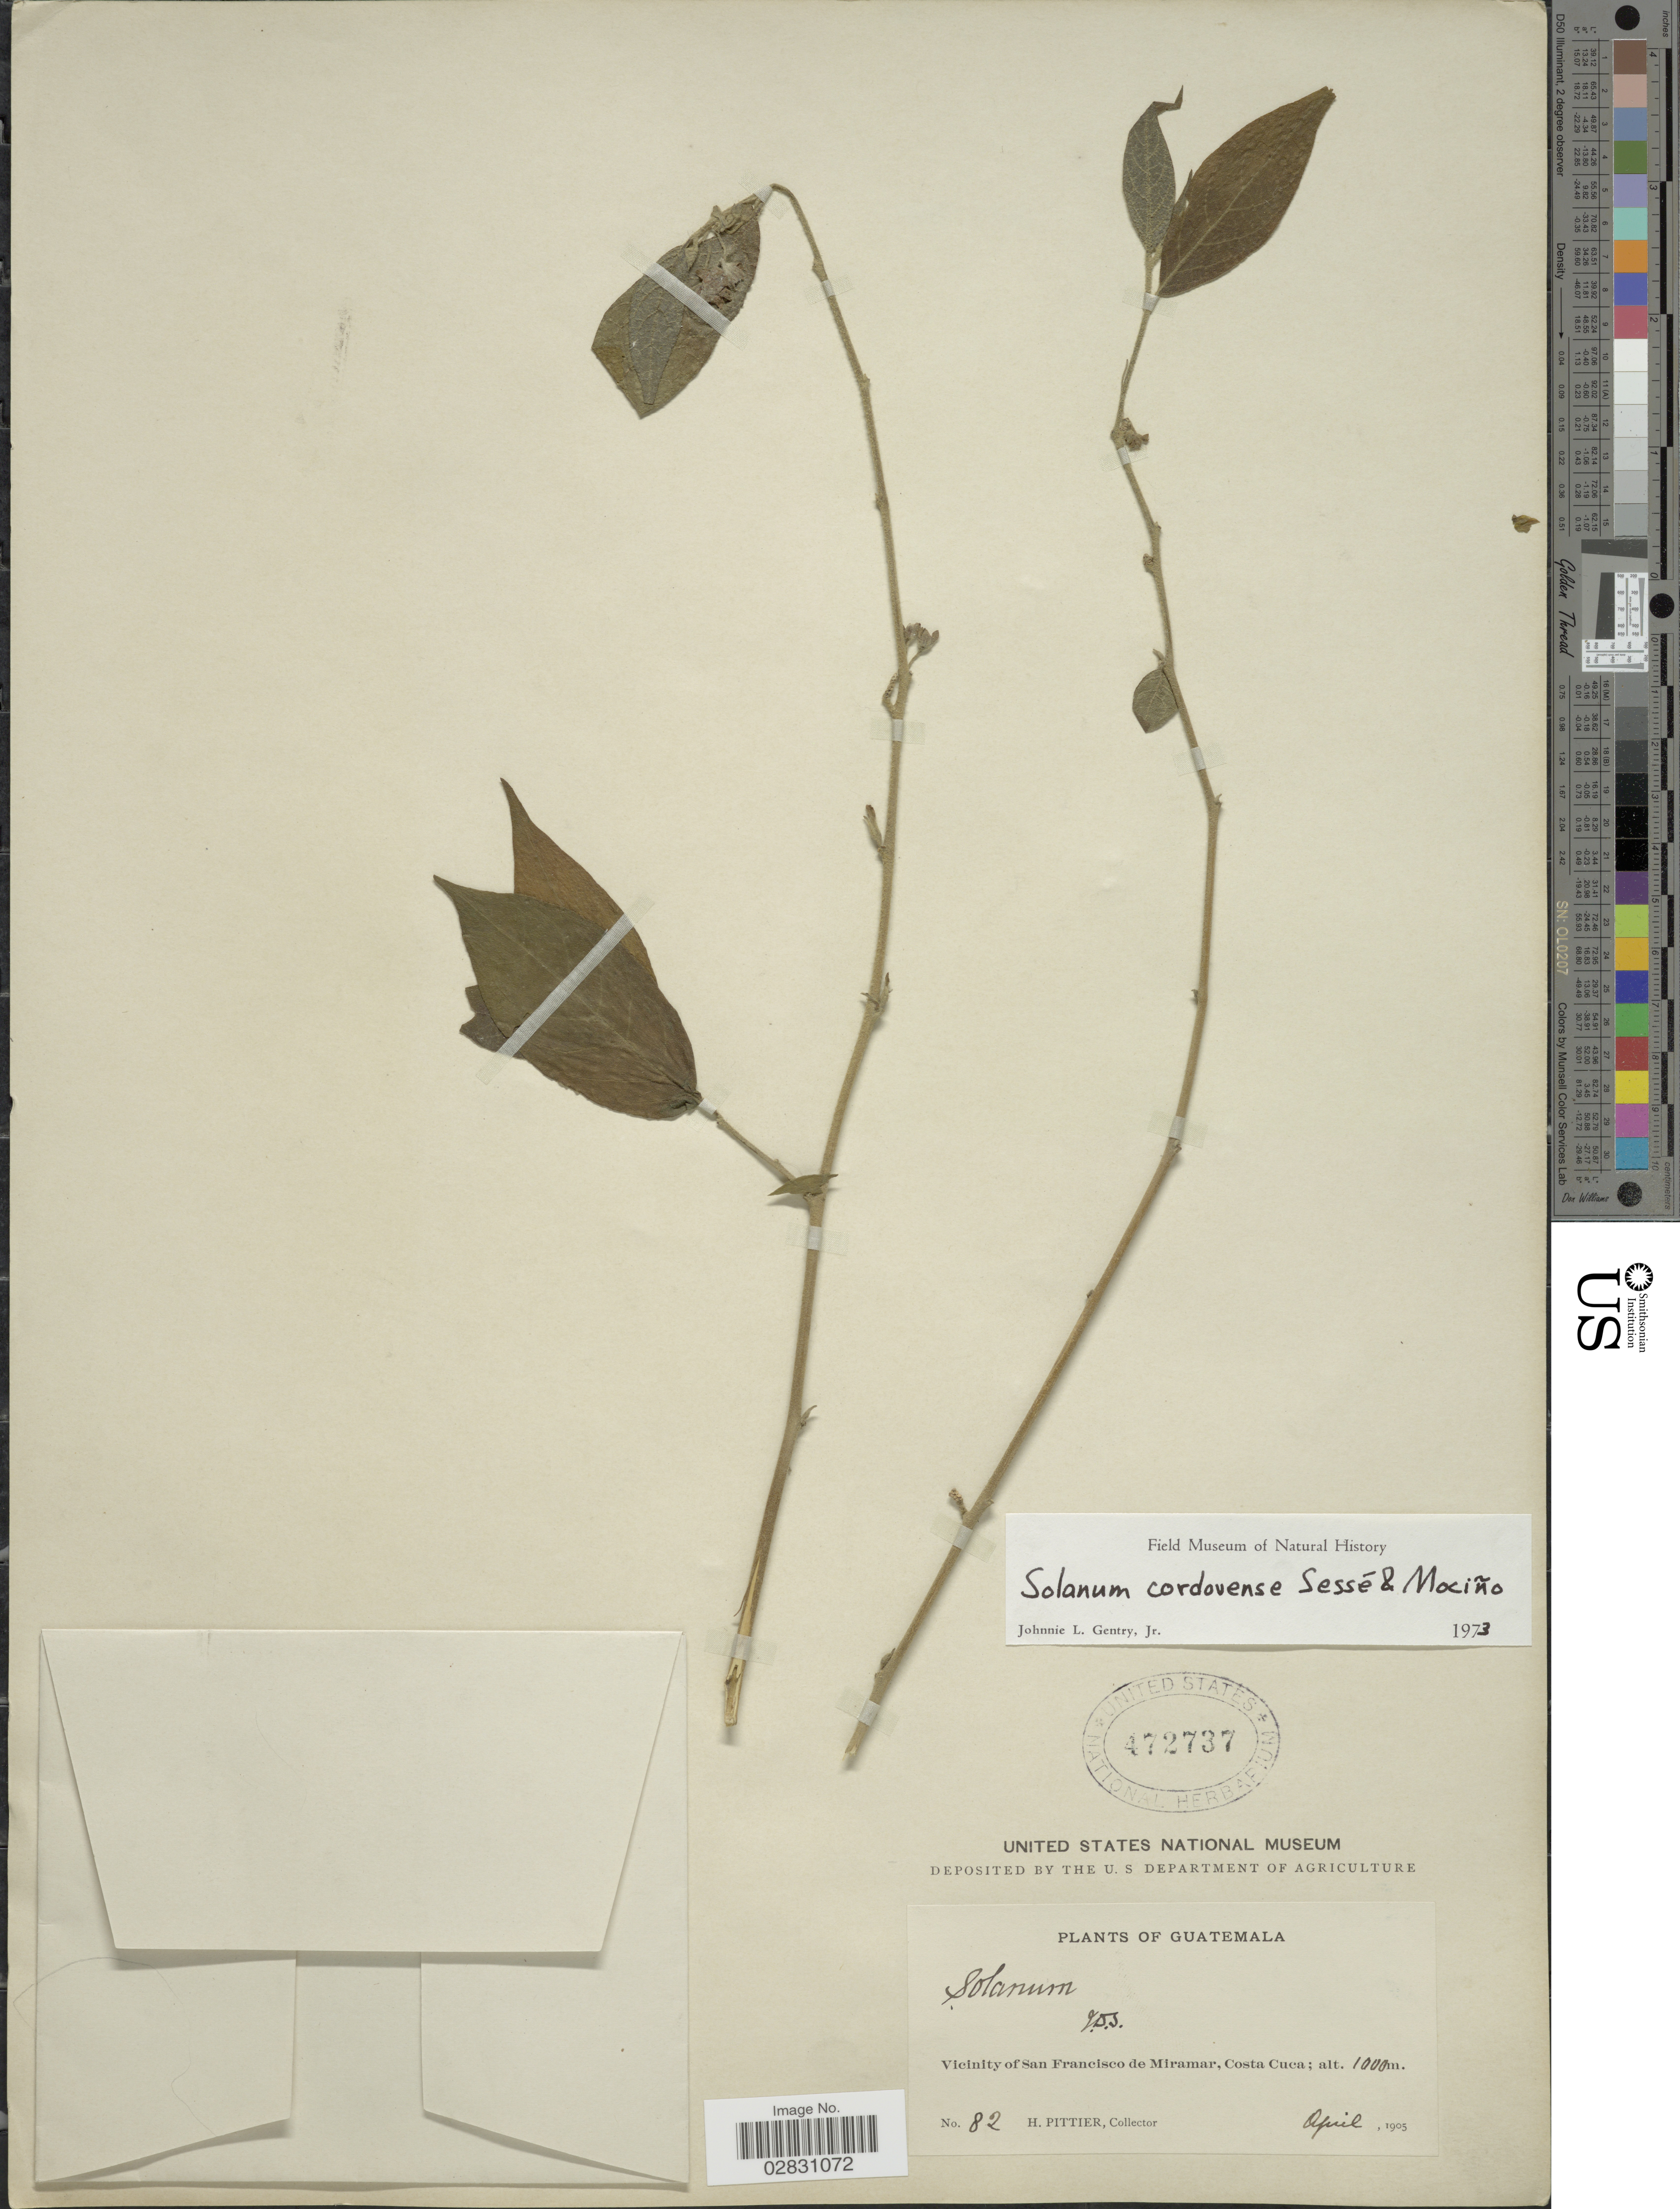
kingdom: Plantae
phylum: Tracheophyta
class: Magnoliopsida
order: Solanales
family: Solanaceae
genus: Solanum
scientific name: Solanum cordovense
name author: Sessé & Moc.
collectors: H. F. Pittier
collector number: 82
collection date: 1905-04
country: Guatemala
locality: Vicinity of San Francisco de Miramar, Costa Cuca.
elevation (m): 1000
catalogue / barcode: US 472737